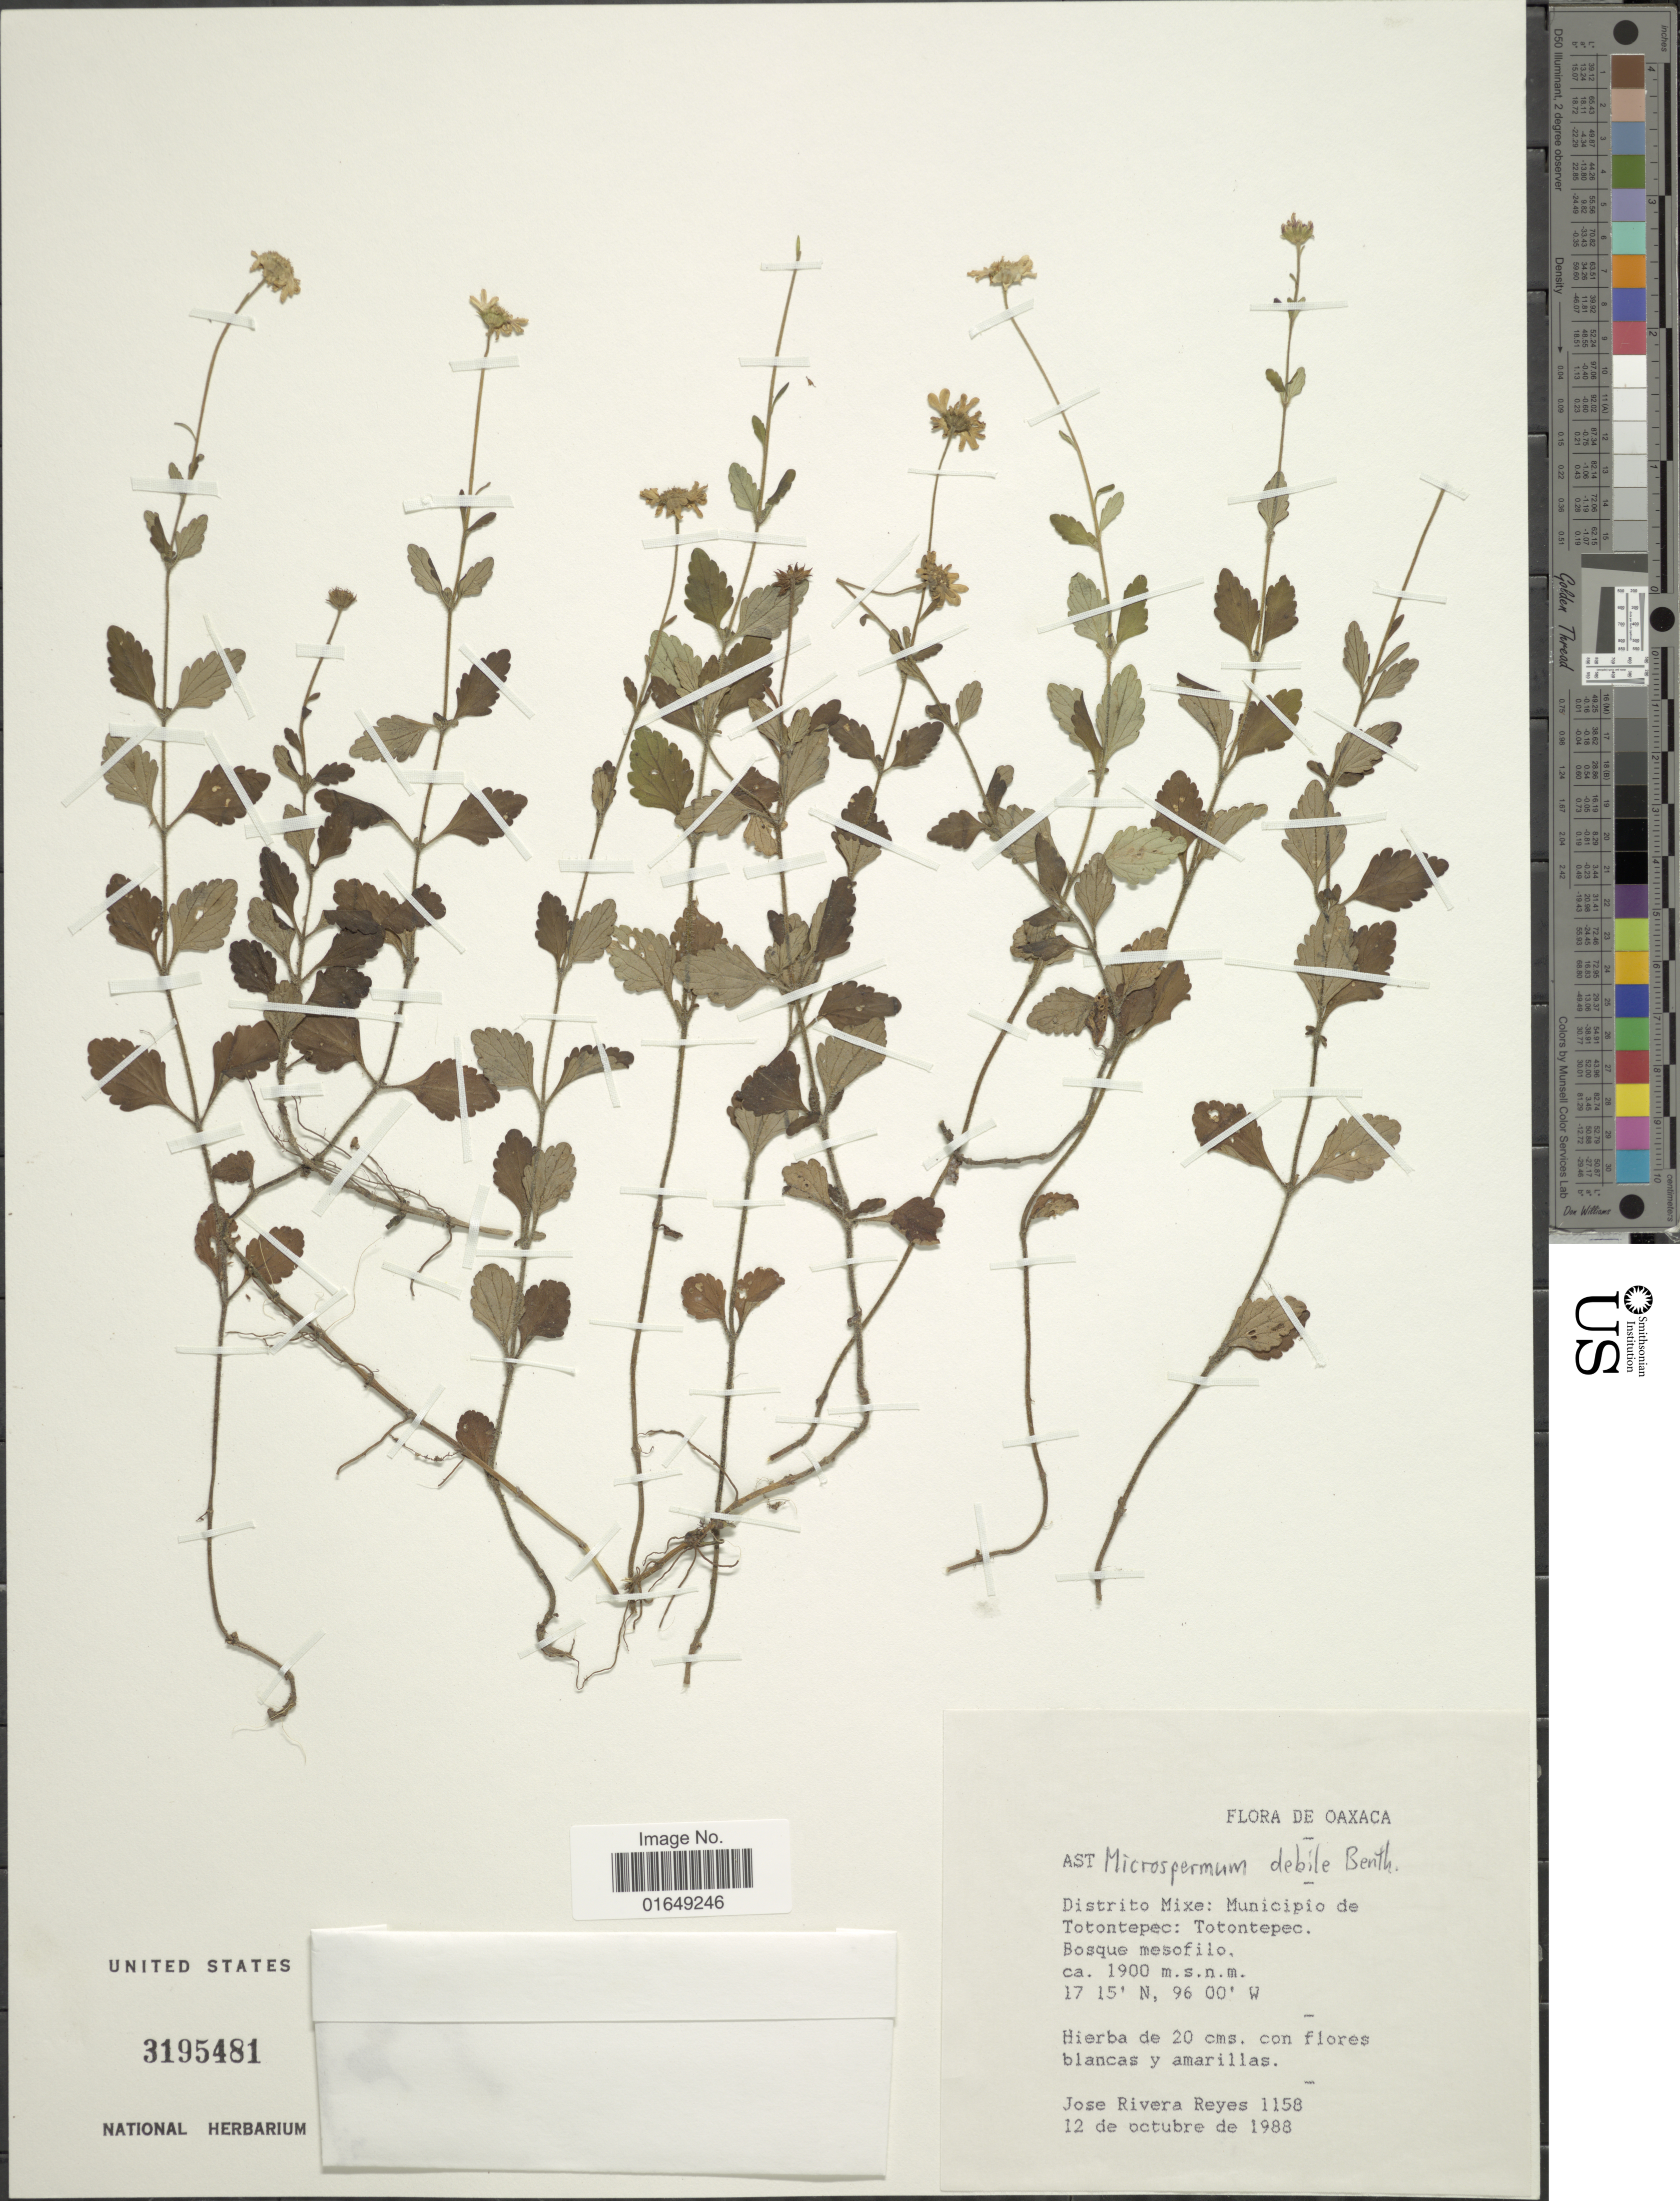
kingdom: Plantae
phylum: Tracheophyta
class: Magnoliopsida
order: Asterales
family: Asteraceae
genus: Microspermum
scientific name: Microspermum debile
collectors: J. Reyes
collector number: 1158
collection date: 1988-10-12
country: Mexico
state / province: Oaxaca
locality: Distrito Mixe: Municipio de Totontepec: Totontepec.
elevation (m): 1900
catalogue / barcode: US 3195481